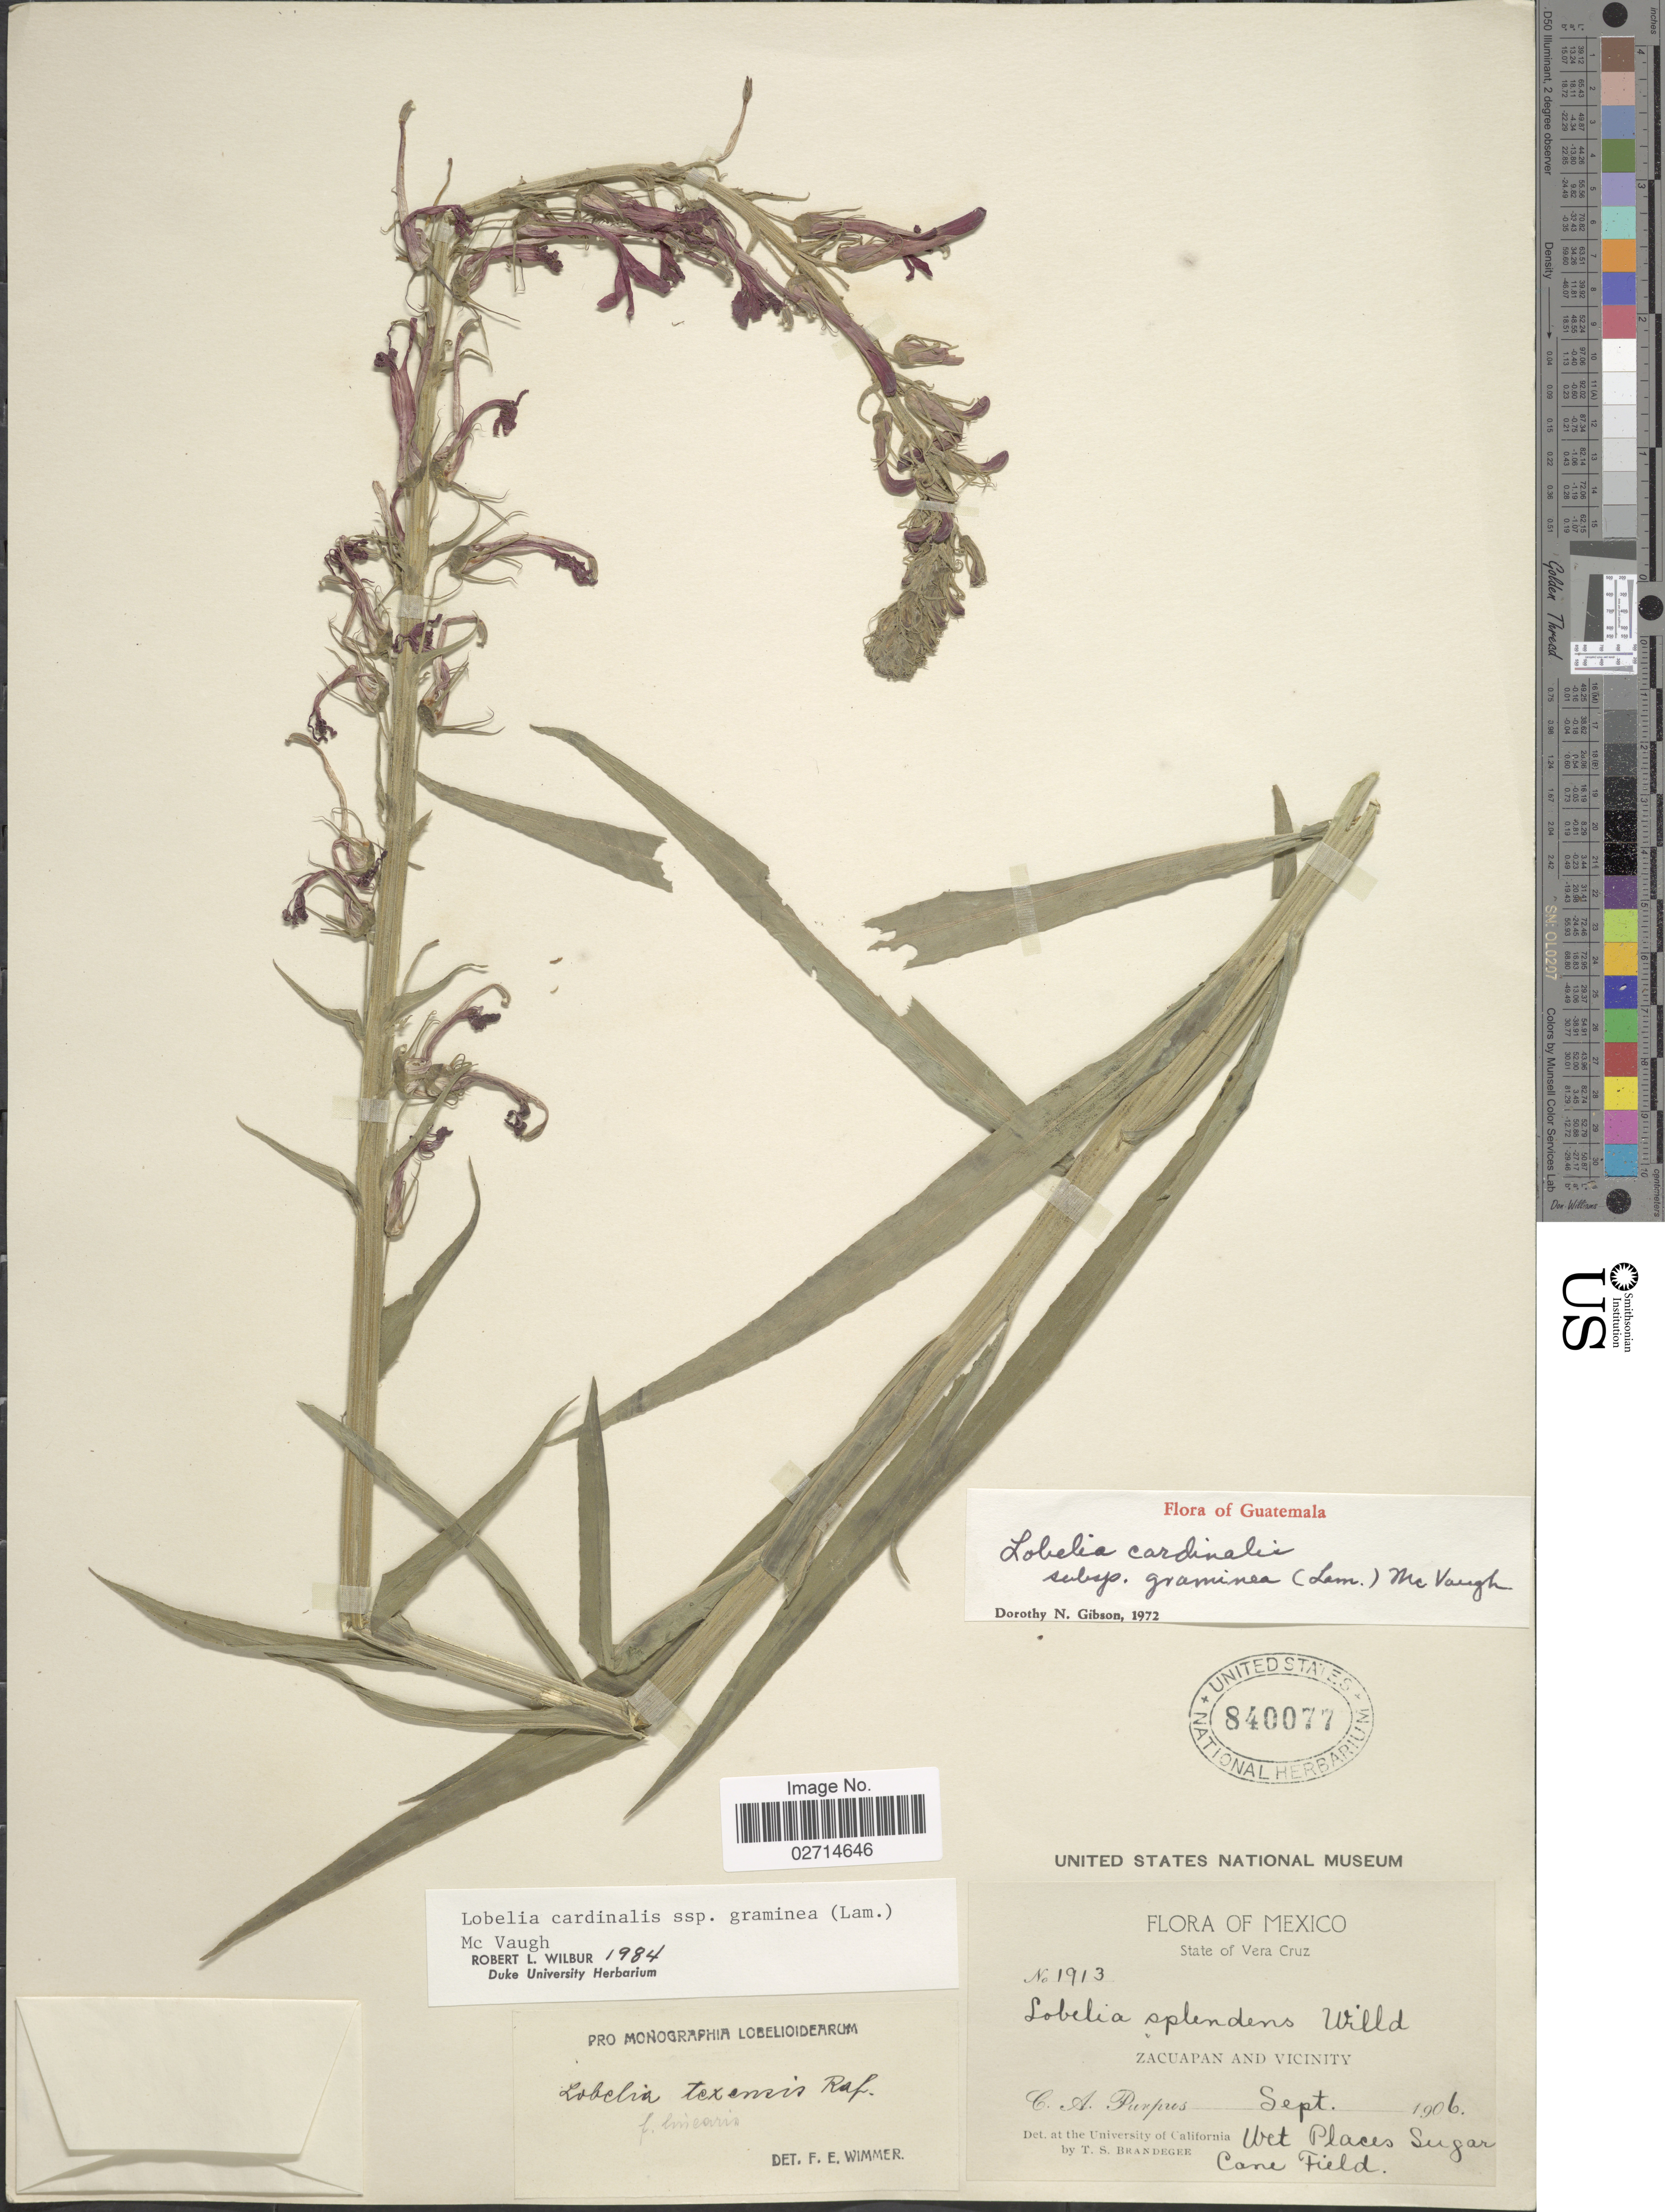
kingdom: Plantae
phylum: Tracheophyta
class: Magnoliopsida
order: Asterales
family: Campanulaceae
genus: Lobelia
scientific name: Lobelia cardinalis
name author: L.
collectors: C. A. Purpus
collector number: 1913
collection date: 1906-09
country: Mexico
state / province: Veracruz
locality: Vera Cruz. Zacuapan and vicinity. Wet Places Sugar Cane Field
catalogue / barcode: US 840077